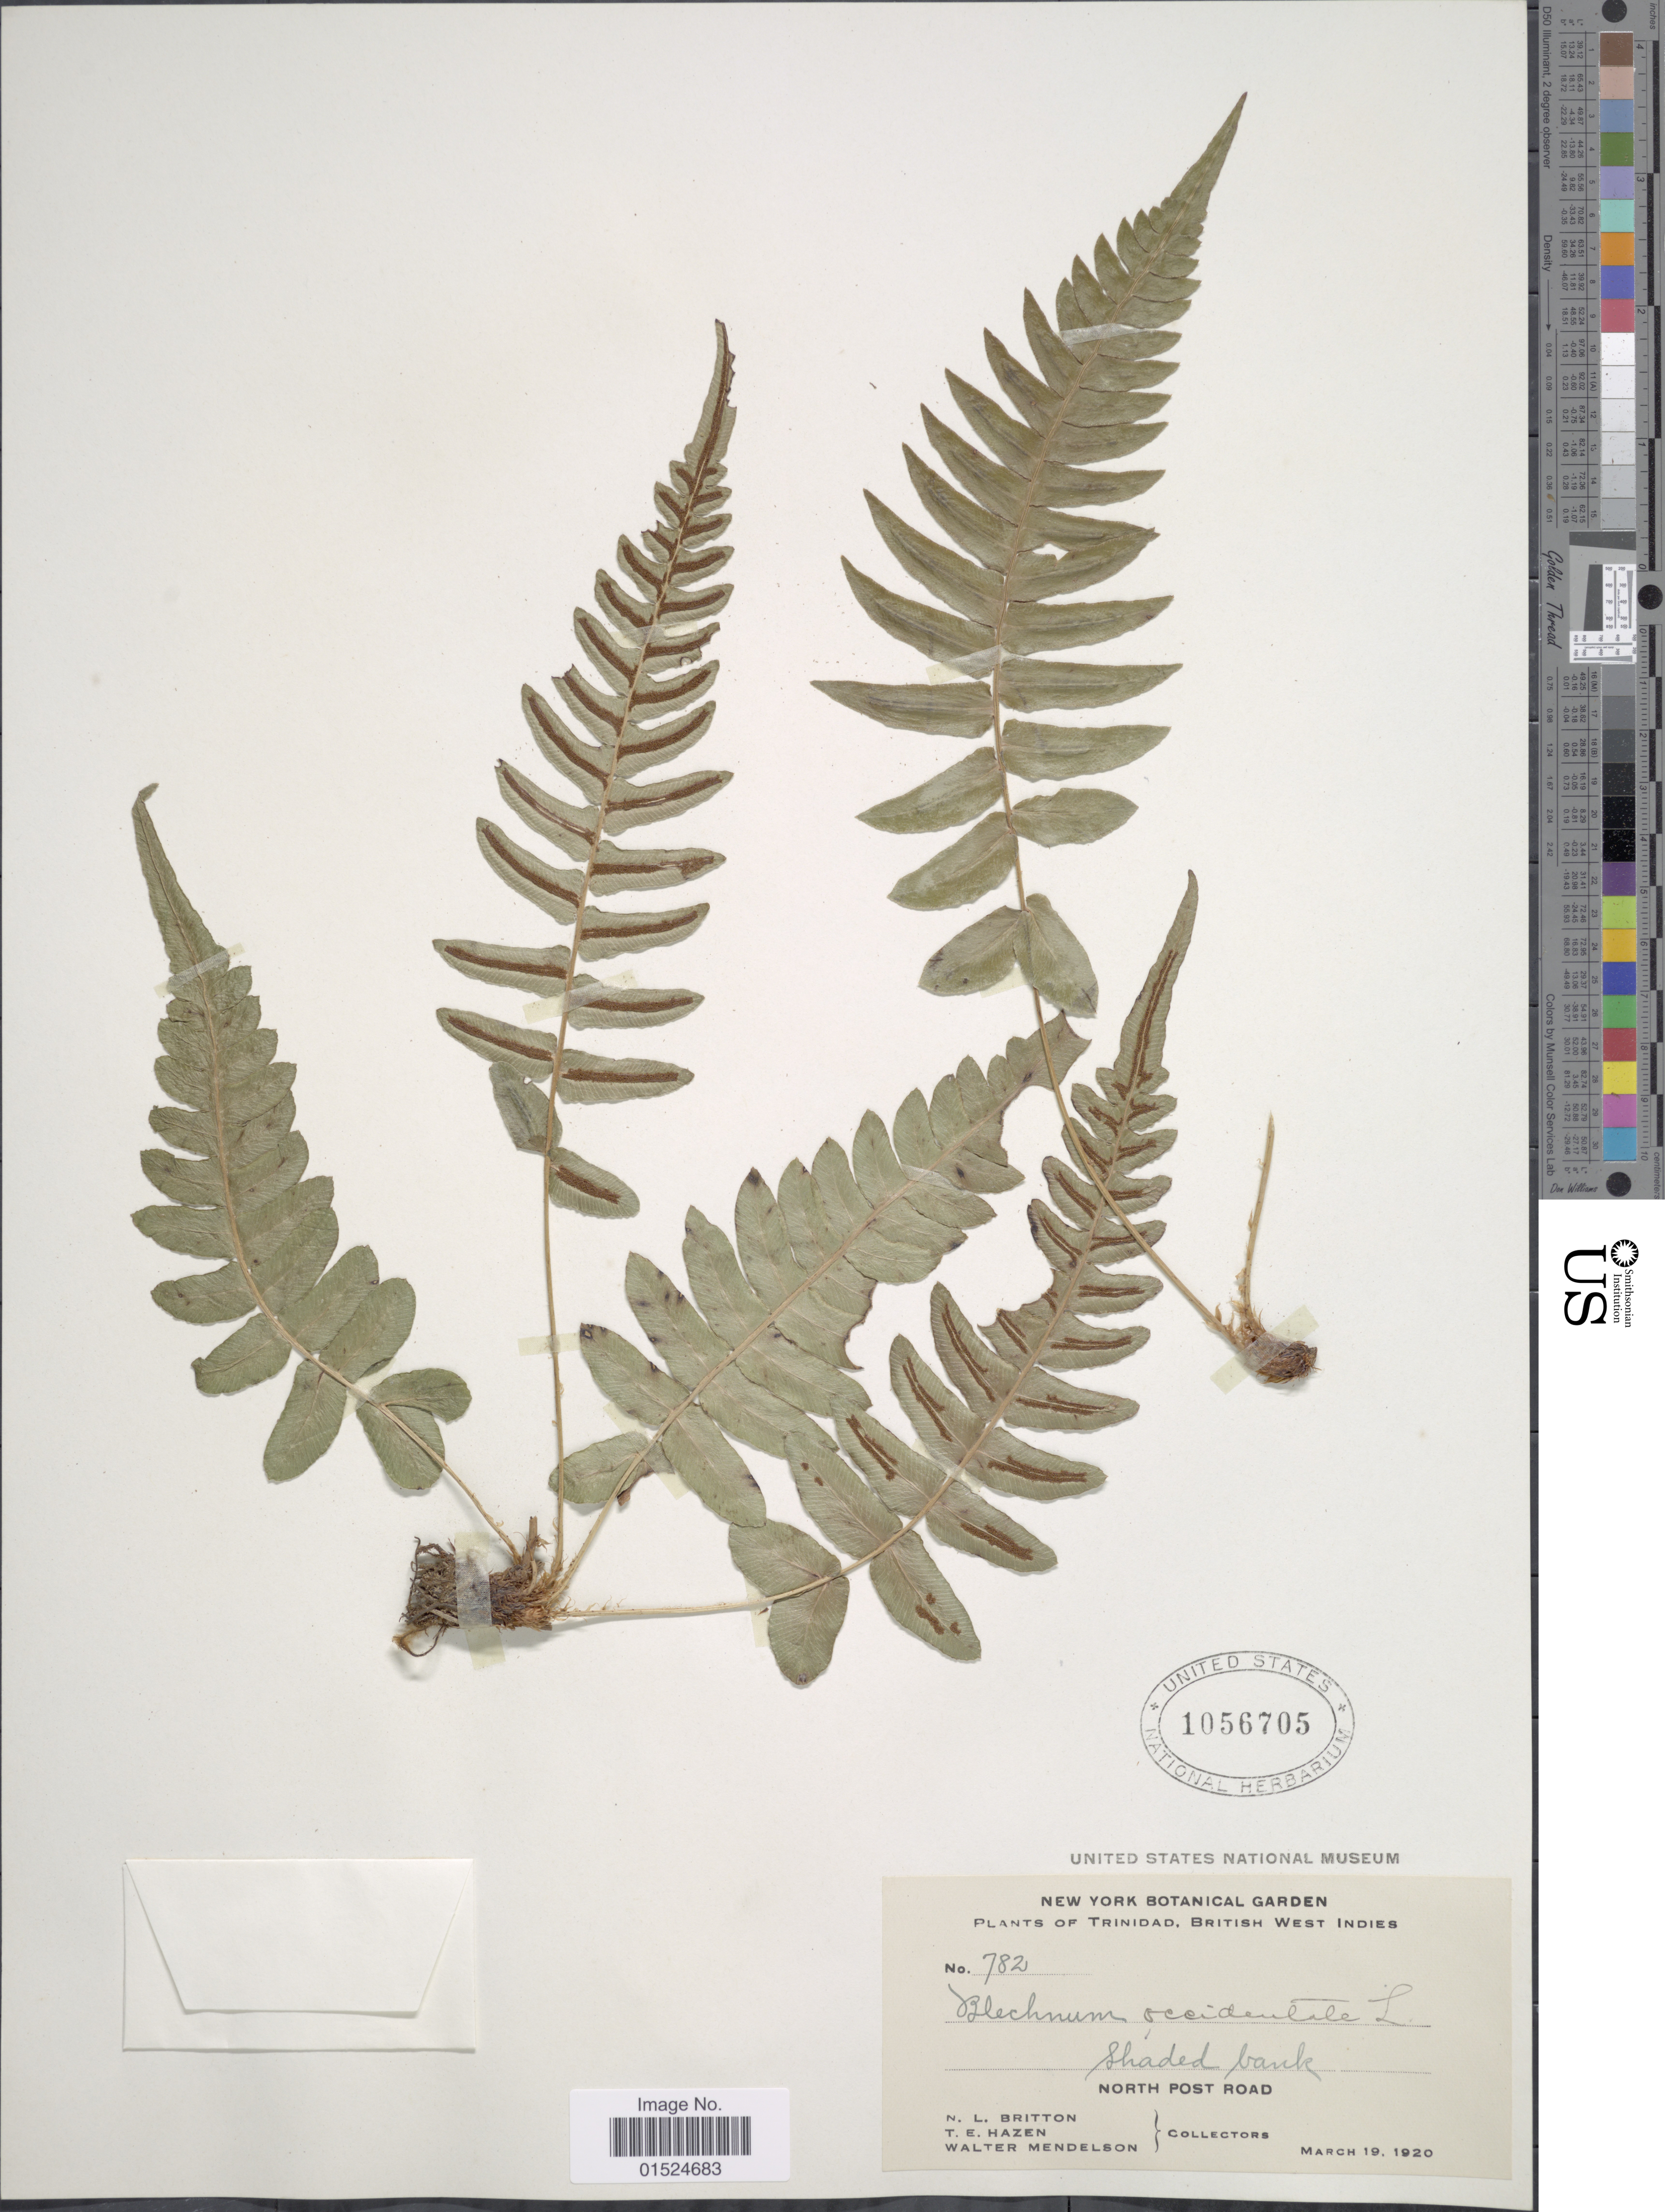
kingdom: Plantae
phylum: Tracheophyta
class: Polypodiopsida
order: Polypodiales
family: Blechnaceae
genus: Blechnum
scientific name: Blechnum falciculatum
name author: C. Presl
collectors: N. Britton, T. E. Hazen & W. Mendelson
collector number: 782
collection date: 1920-03-19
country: Trinidad and Tobago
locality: Trinidad, British West Indies, North Post Road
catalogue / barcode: US 1056705